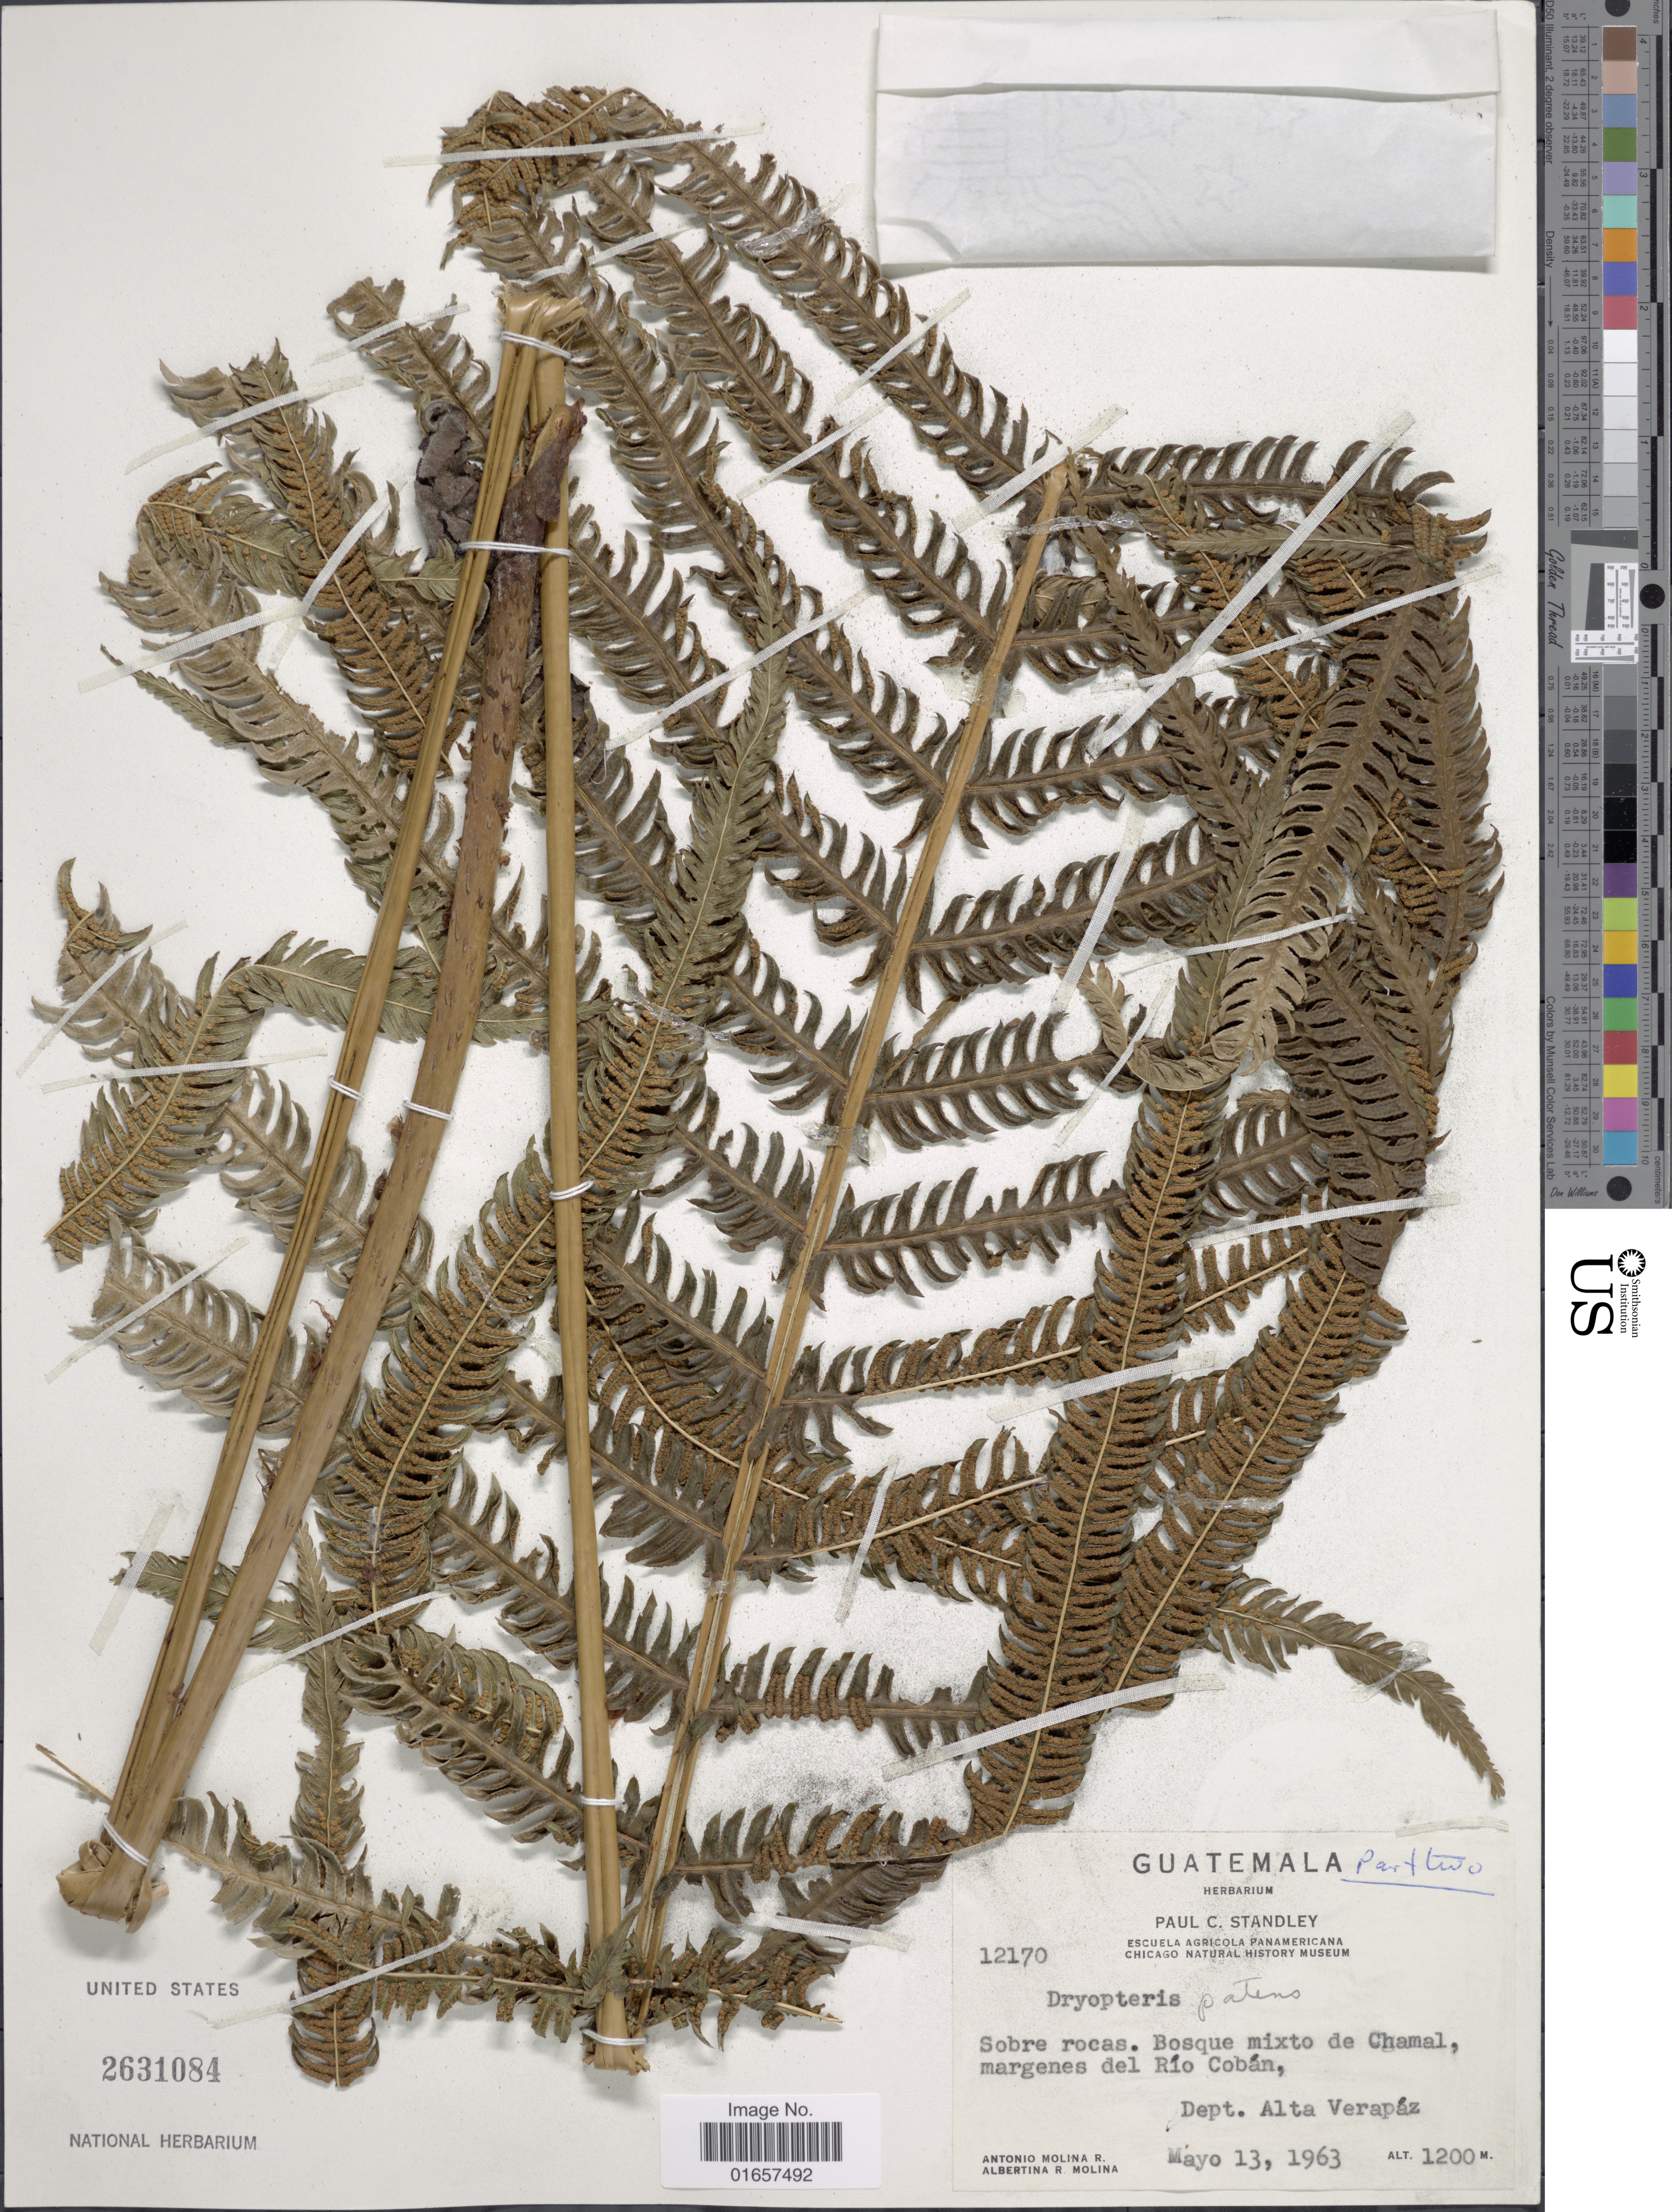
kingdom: Plantae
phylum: Tracheophyta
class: Polypodiopsida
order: Polypodiales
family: Thelypteridaceae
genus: Christella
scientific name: Christella patens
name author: (Sw.) Holttum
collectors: A. Molina R., A. R. Molina & P. C. Standley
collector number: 12170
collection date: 1963-05-13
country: Guatemala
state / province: Alta Verapaz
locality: Guatemala, Sobre rocas, Bosque mixto de Chamal, margenes del Río Cobán. Dept. Alta Verapáz.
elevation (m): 1200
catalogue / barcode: US 2631084